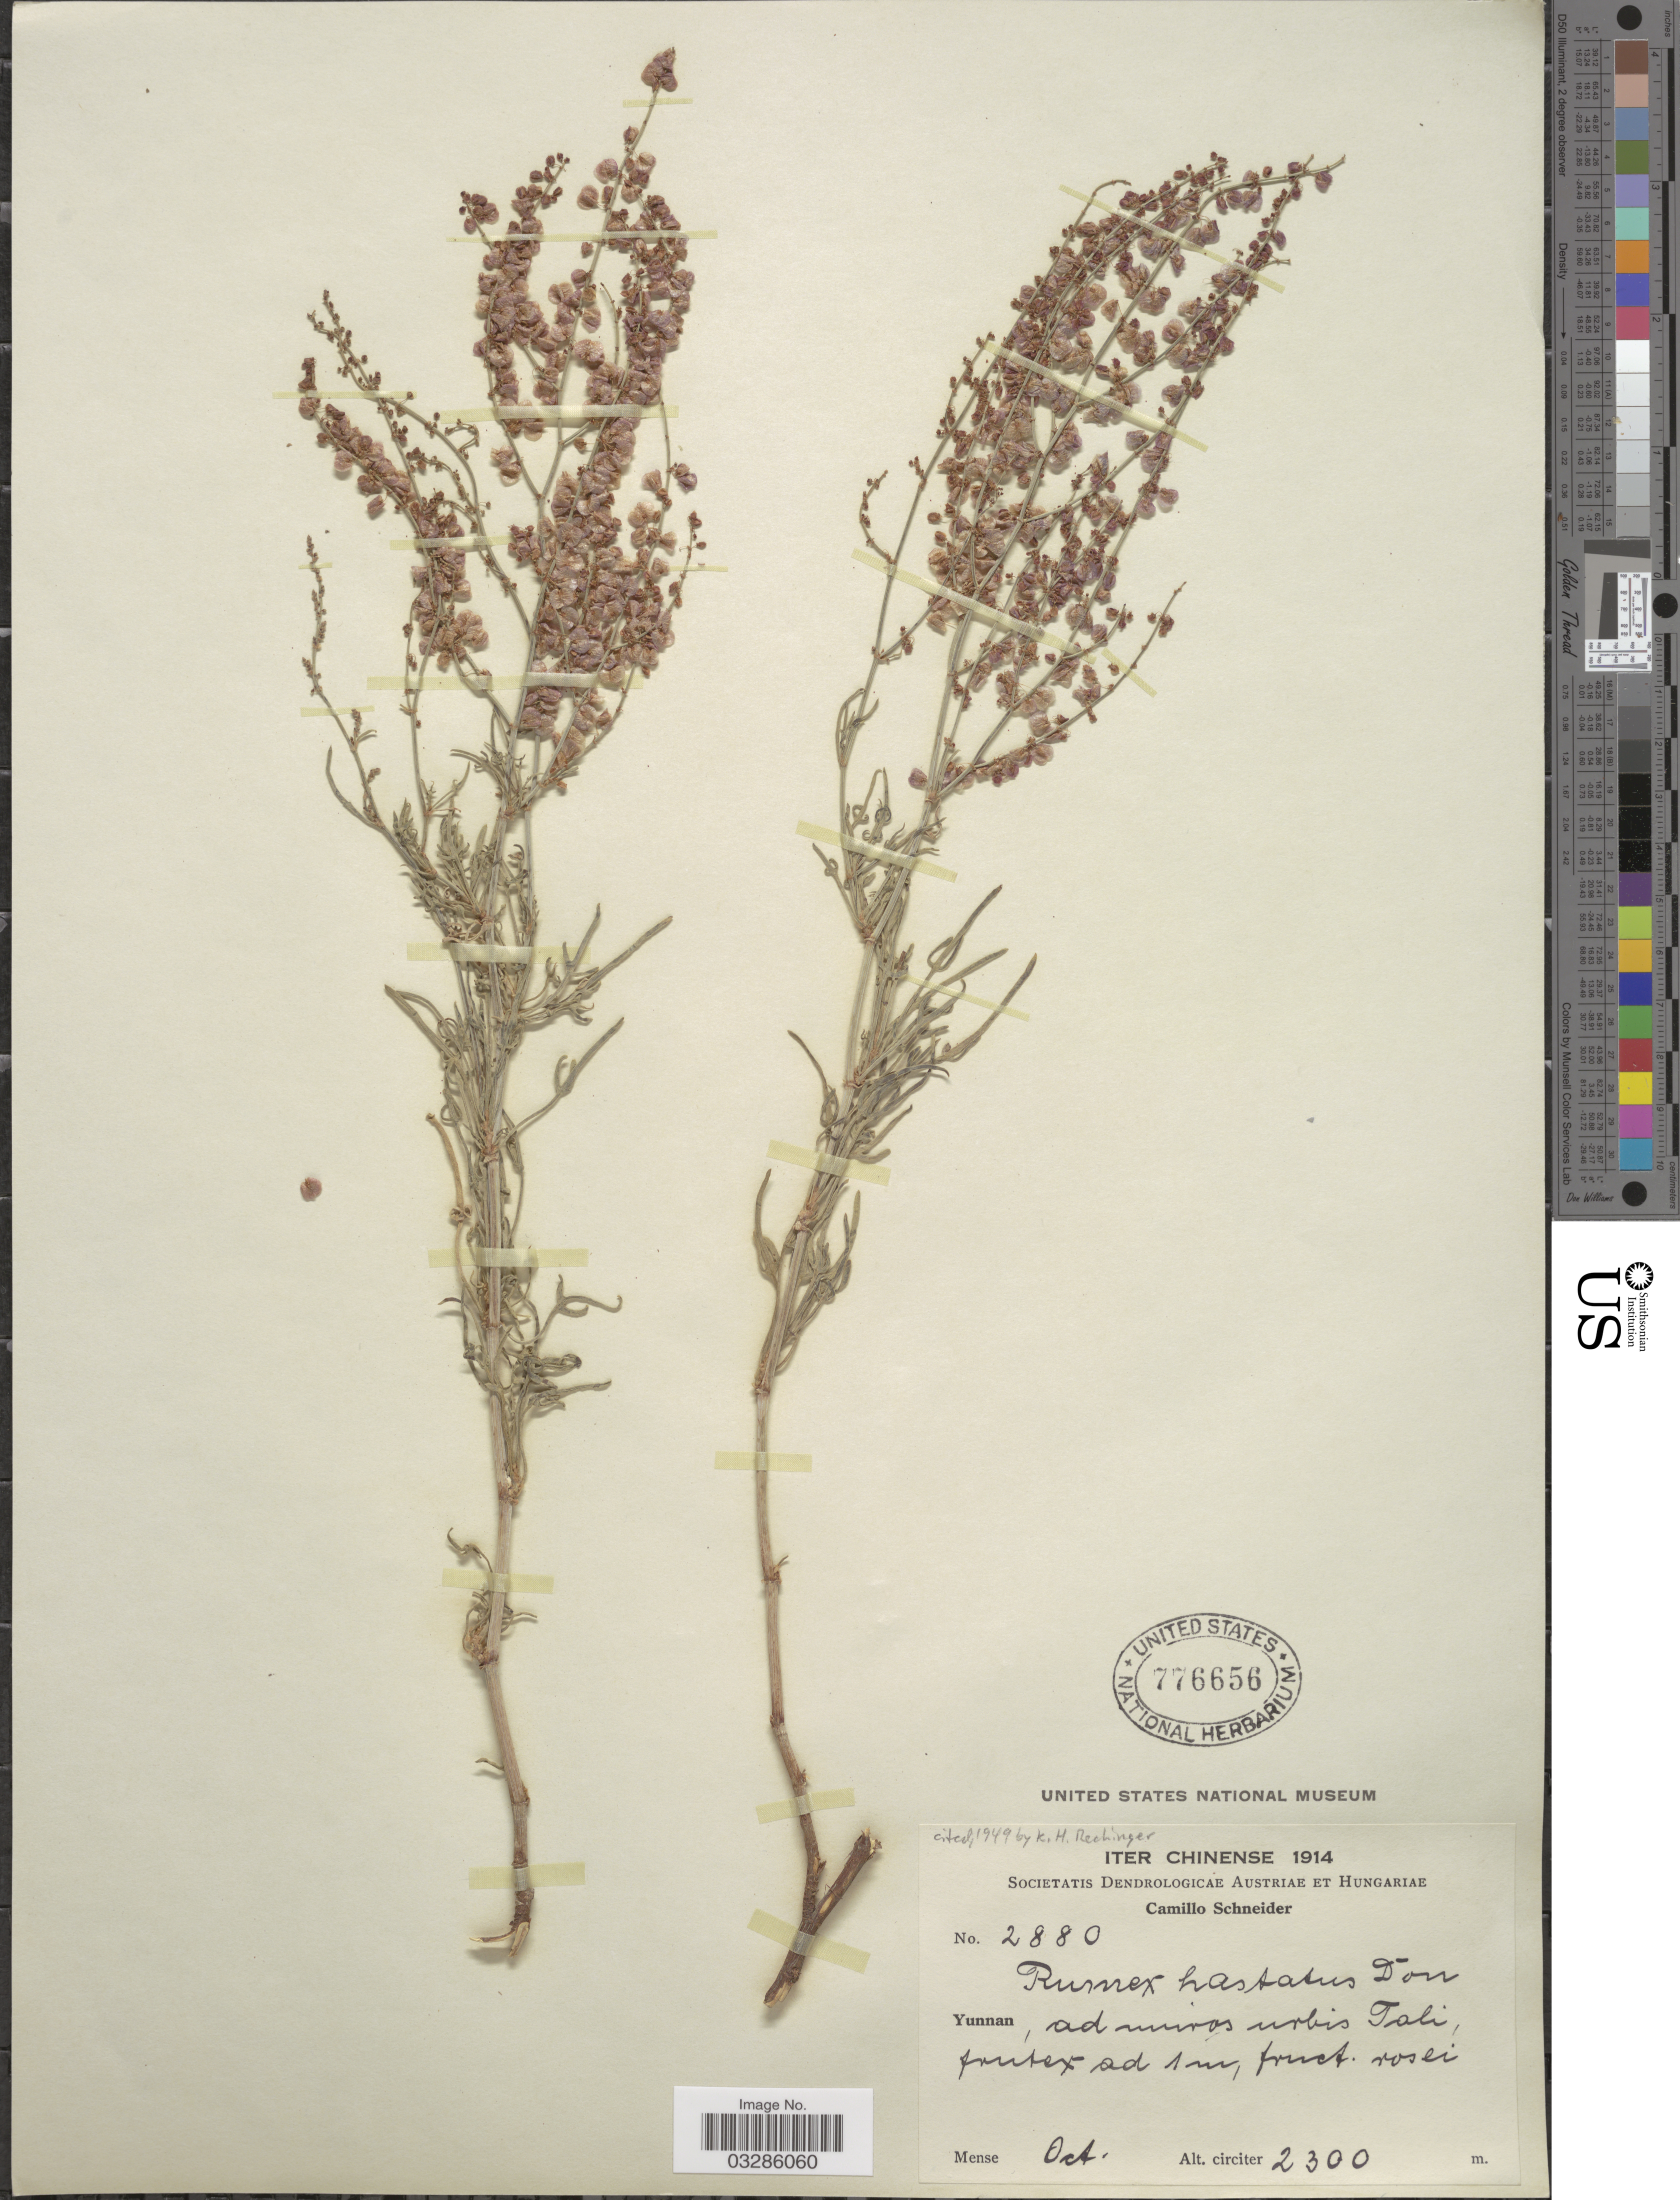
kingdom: Plantae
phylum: Tracheophyta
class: Magnoliopsida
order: Caryophyllales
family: Polygonaceae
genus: Rumex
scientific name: Rumex hastatus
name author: D. Don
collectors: C. K. Schneider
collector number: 2880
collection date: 1914-10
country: China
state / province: Yunnan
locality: Ad muivos [interpreted] urbis Tali.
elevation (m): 2300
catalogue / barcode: US 776656